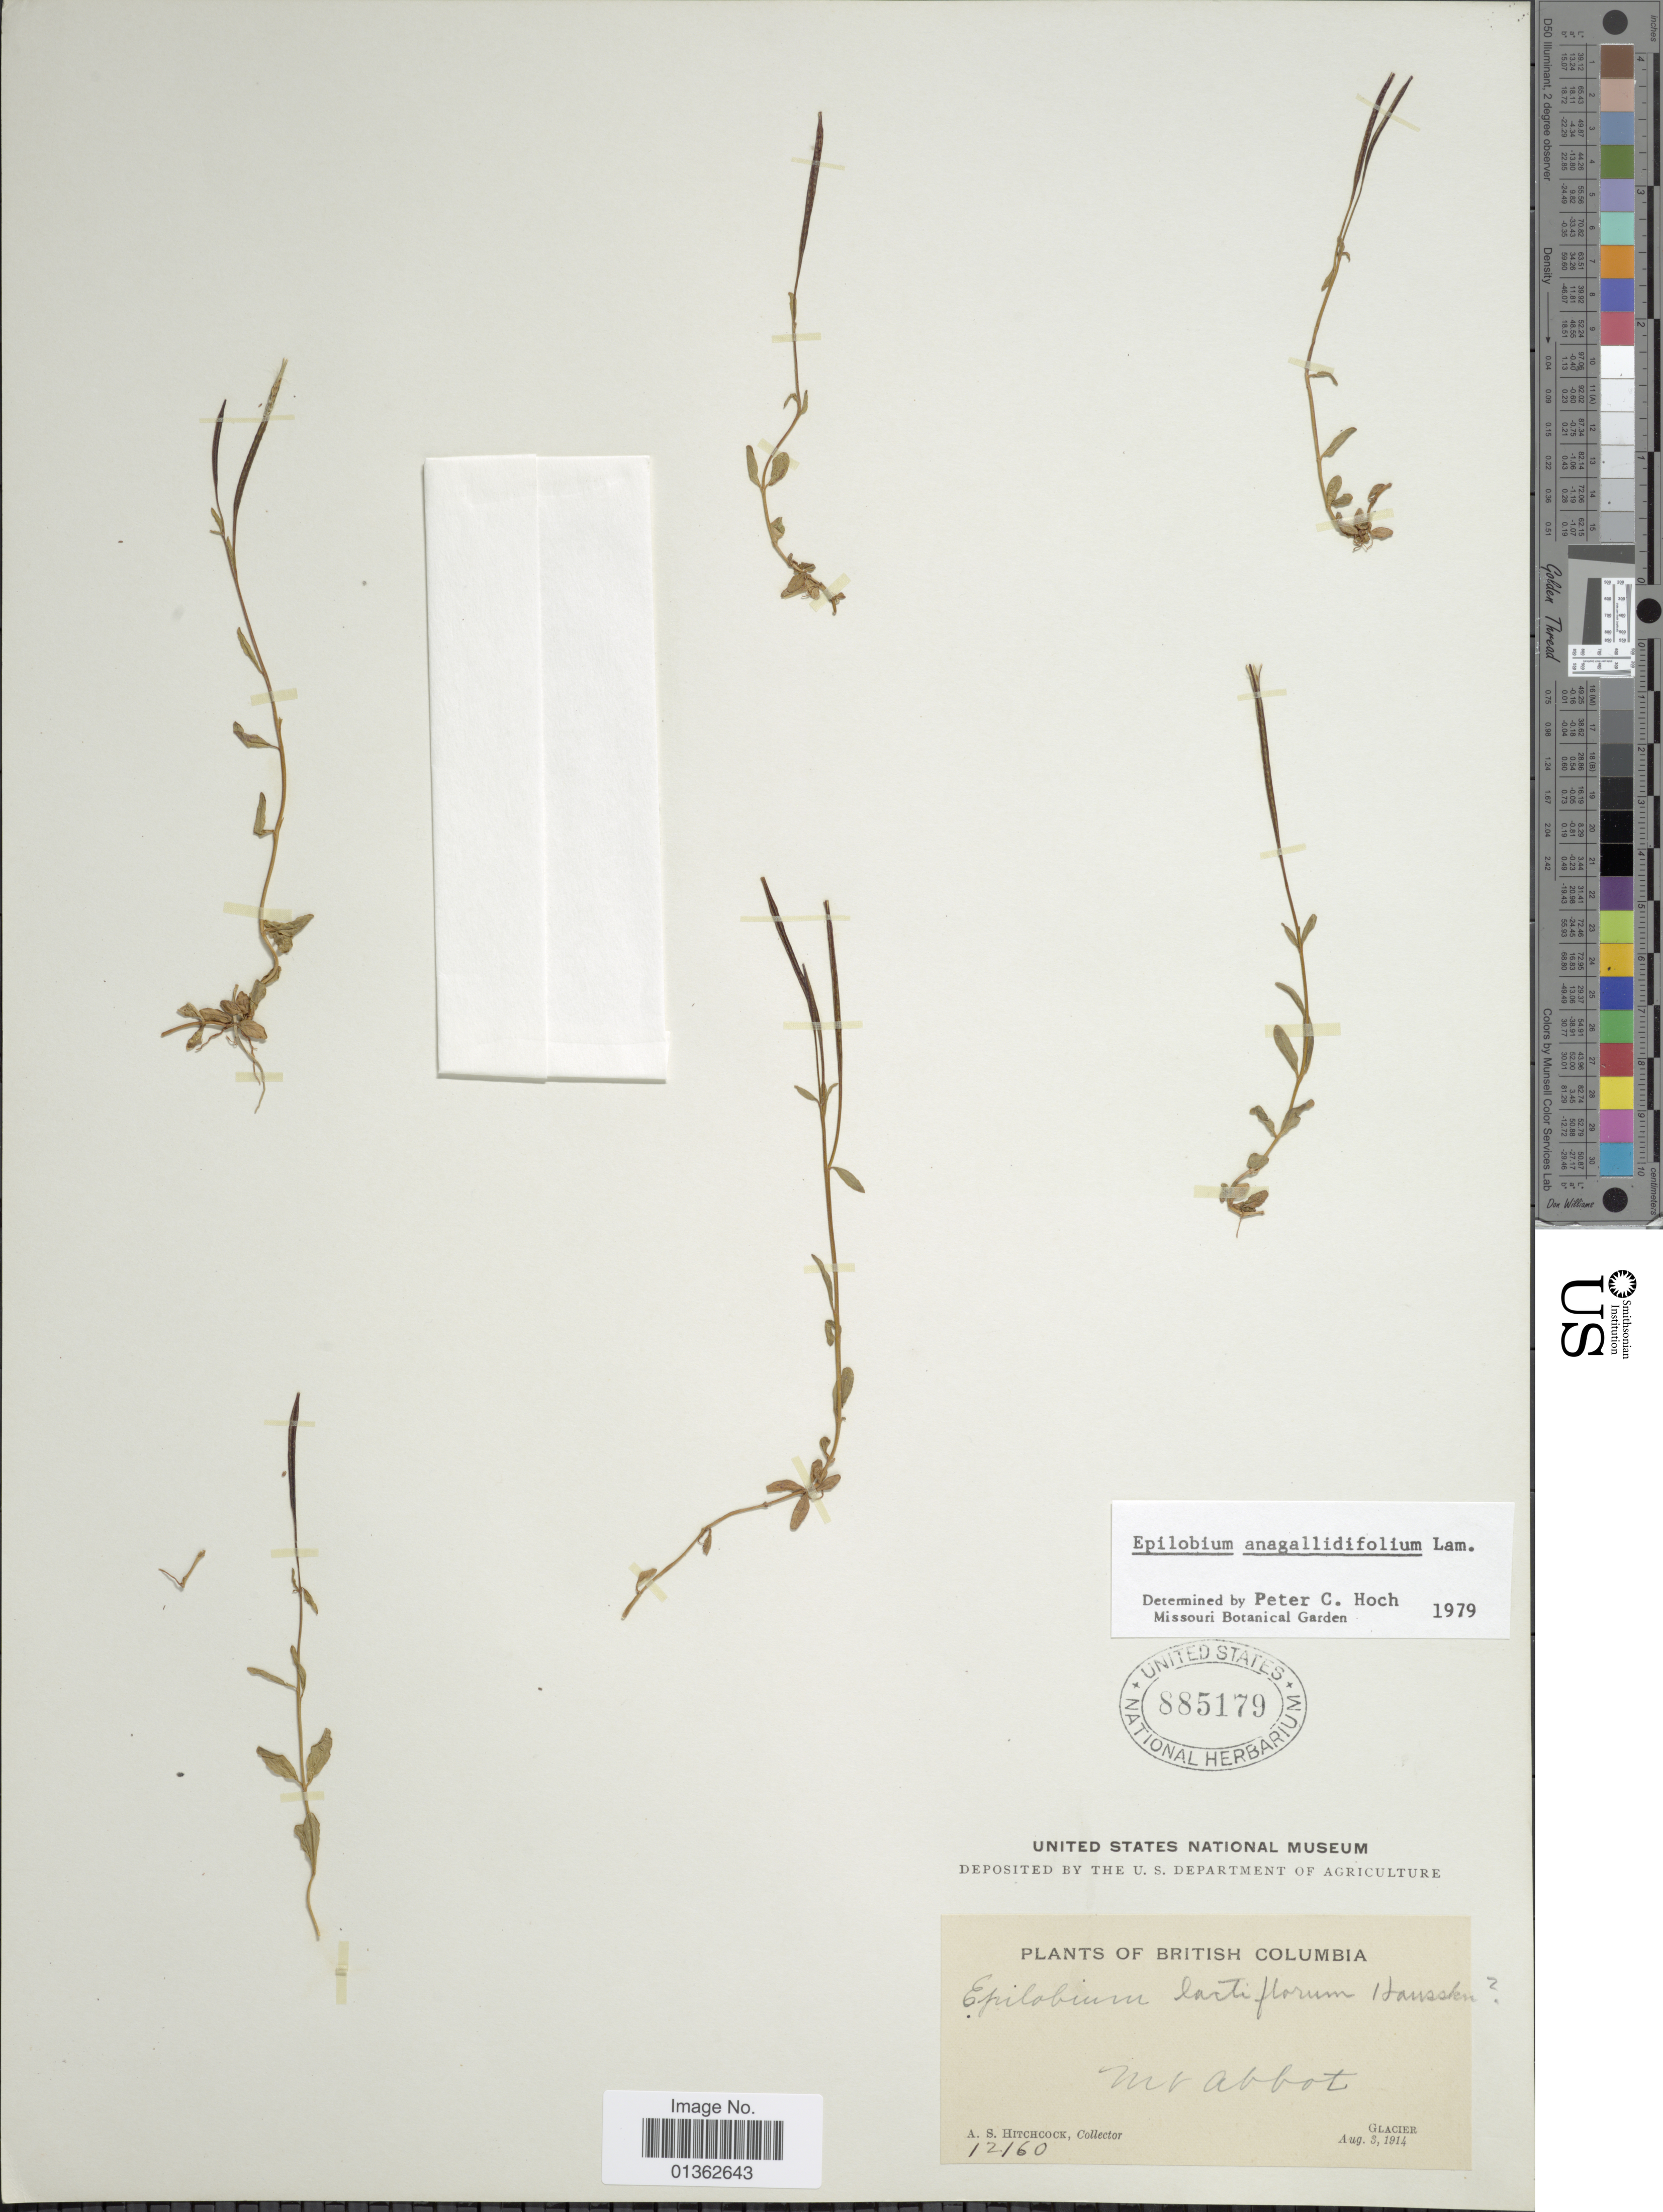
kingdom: Plantae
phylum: Tracheophyta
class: Magnoliopsida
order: Myrtales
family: Onagraceae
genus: Epilobium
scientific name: Epilobium anagallidifolium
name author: Lam.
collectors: A. S. Hitchcock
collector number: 12160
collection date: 1914-08-03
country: Canada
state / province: British Columbia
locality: Mt. Abbot, Glacier.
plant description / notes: No precise locality correction needed.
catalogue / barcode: US 885179